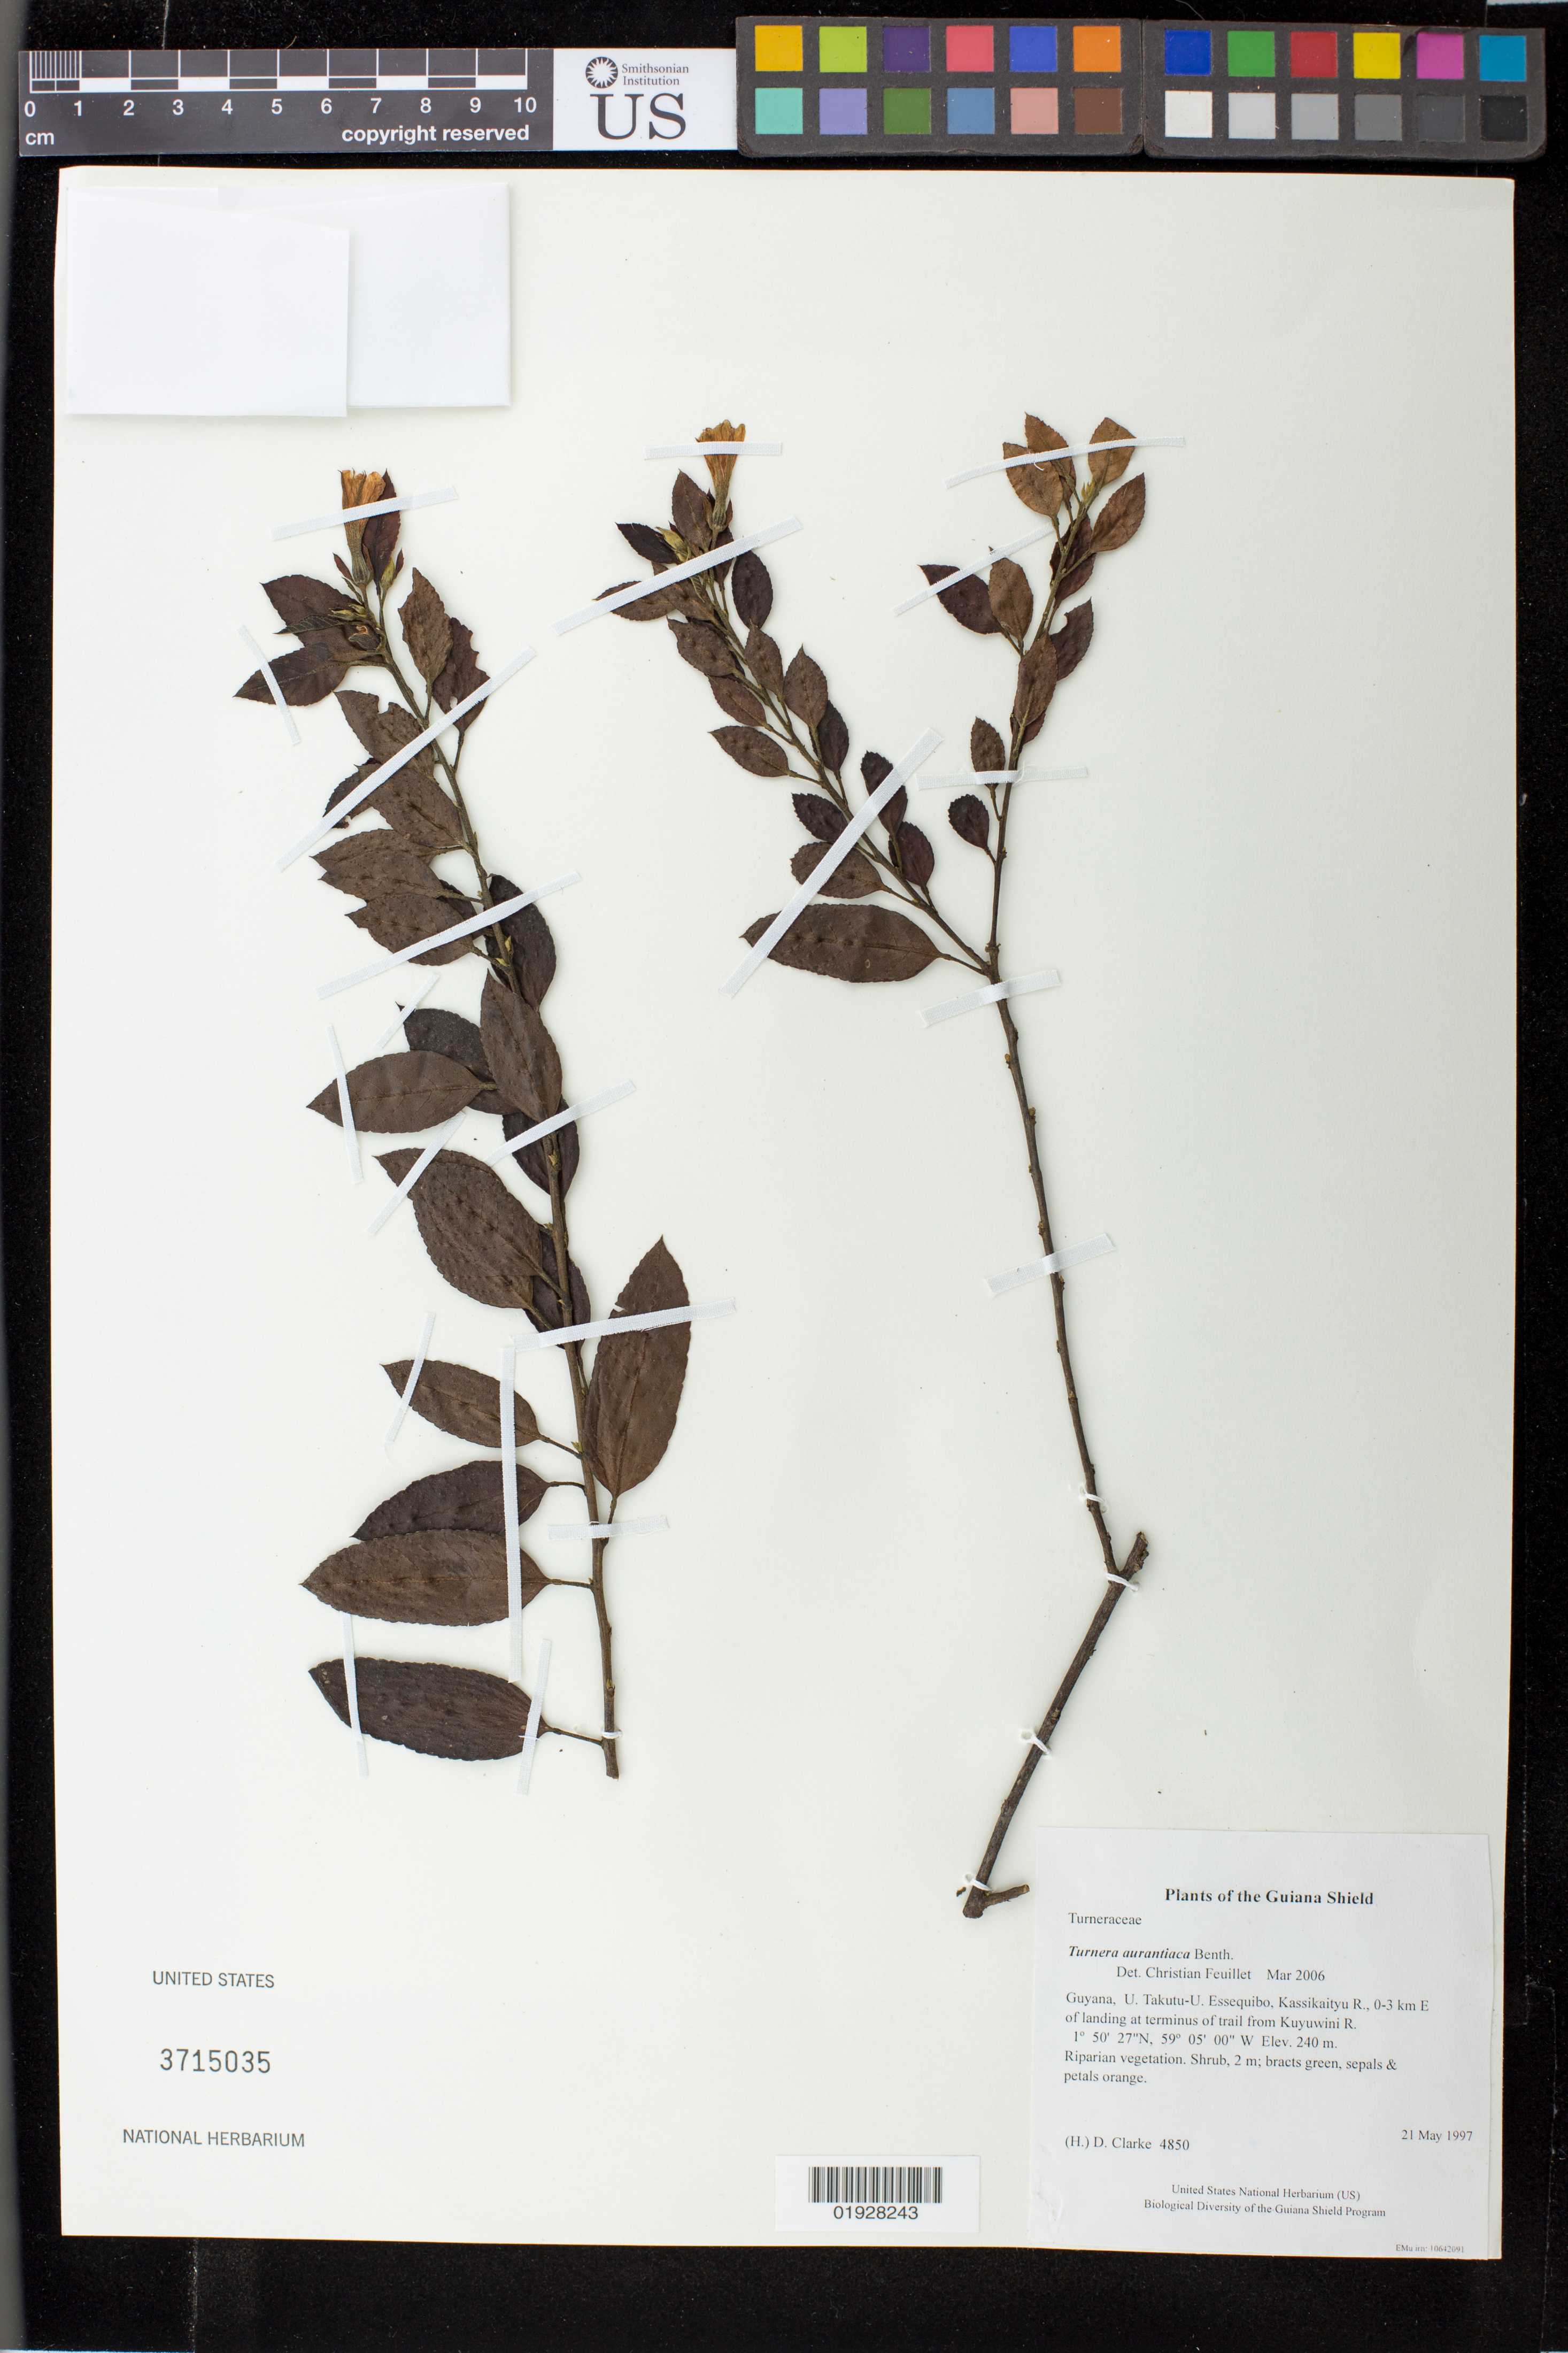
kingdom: Plantae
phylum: Tracheophyta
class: Magnoliopsida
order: Malpighiales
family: Turneraceae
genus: Turnera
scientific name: Turnera aurantiaca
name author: Benth.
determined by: Feuillet, C.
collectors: H. D. Clarke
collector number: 4850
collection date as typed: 21 May 1997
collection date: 1997-05-21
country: Guyana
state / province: U. Takutu-U. Essequibo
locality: Kassikaityu R., 0-3 km E of landing at terminus of trail from Kuyuwini R.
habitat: Riparian vegetation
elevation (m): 240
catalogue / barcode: US 3715035